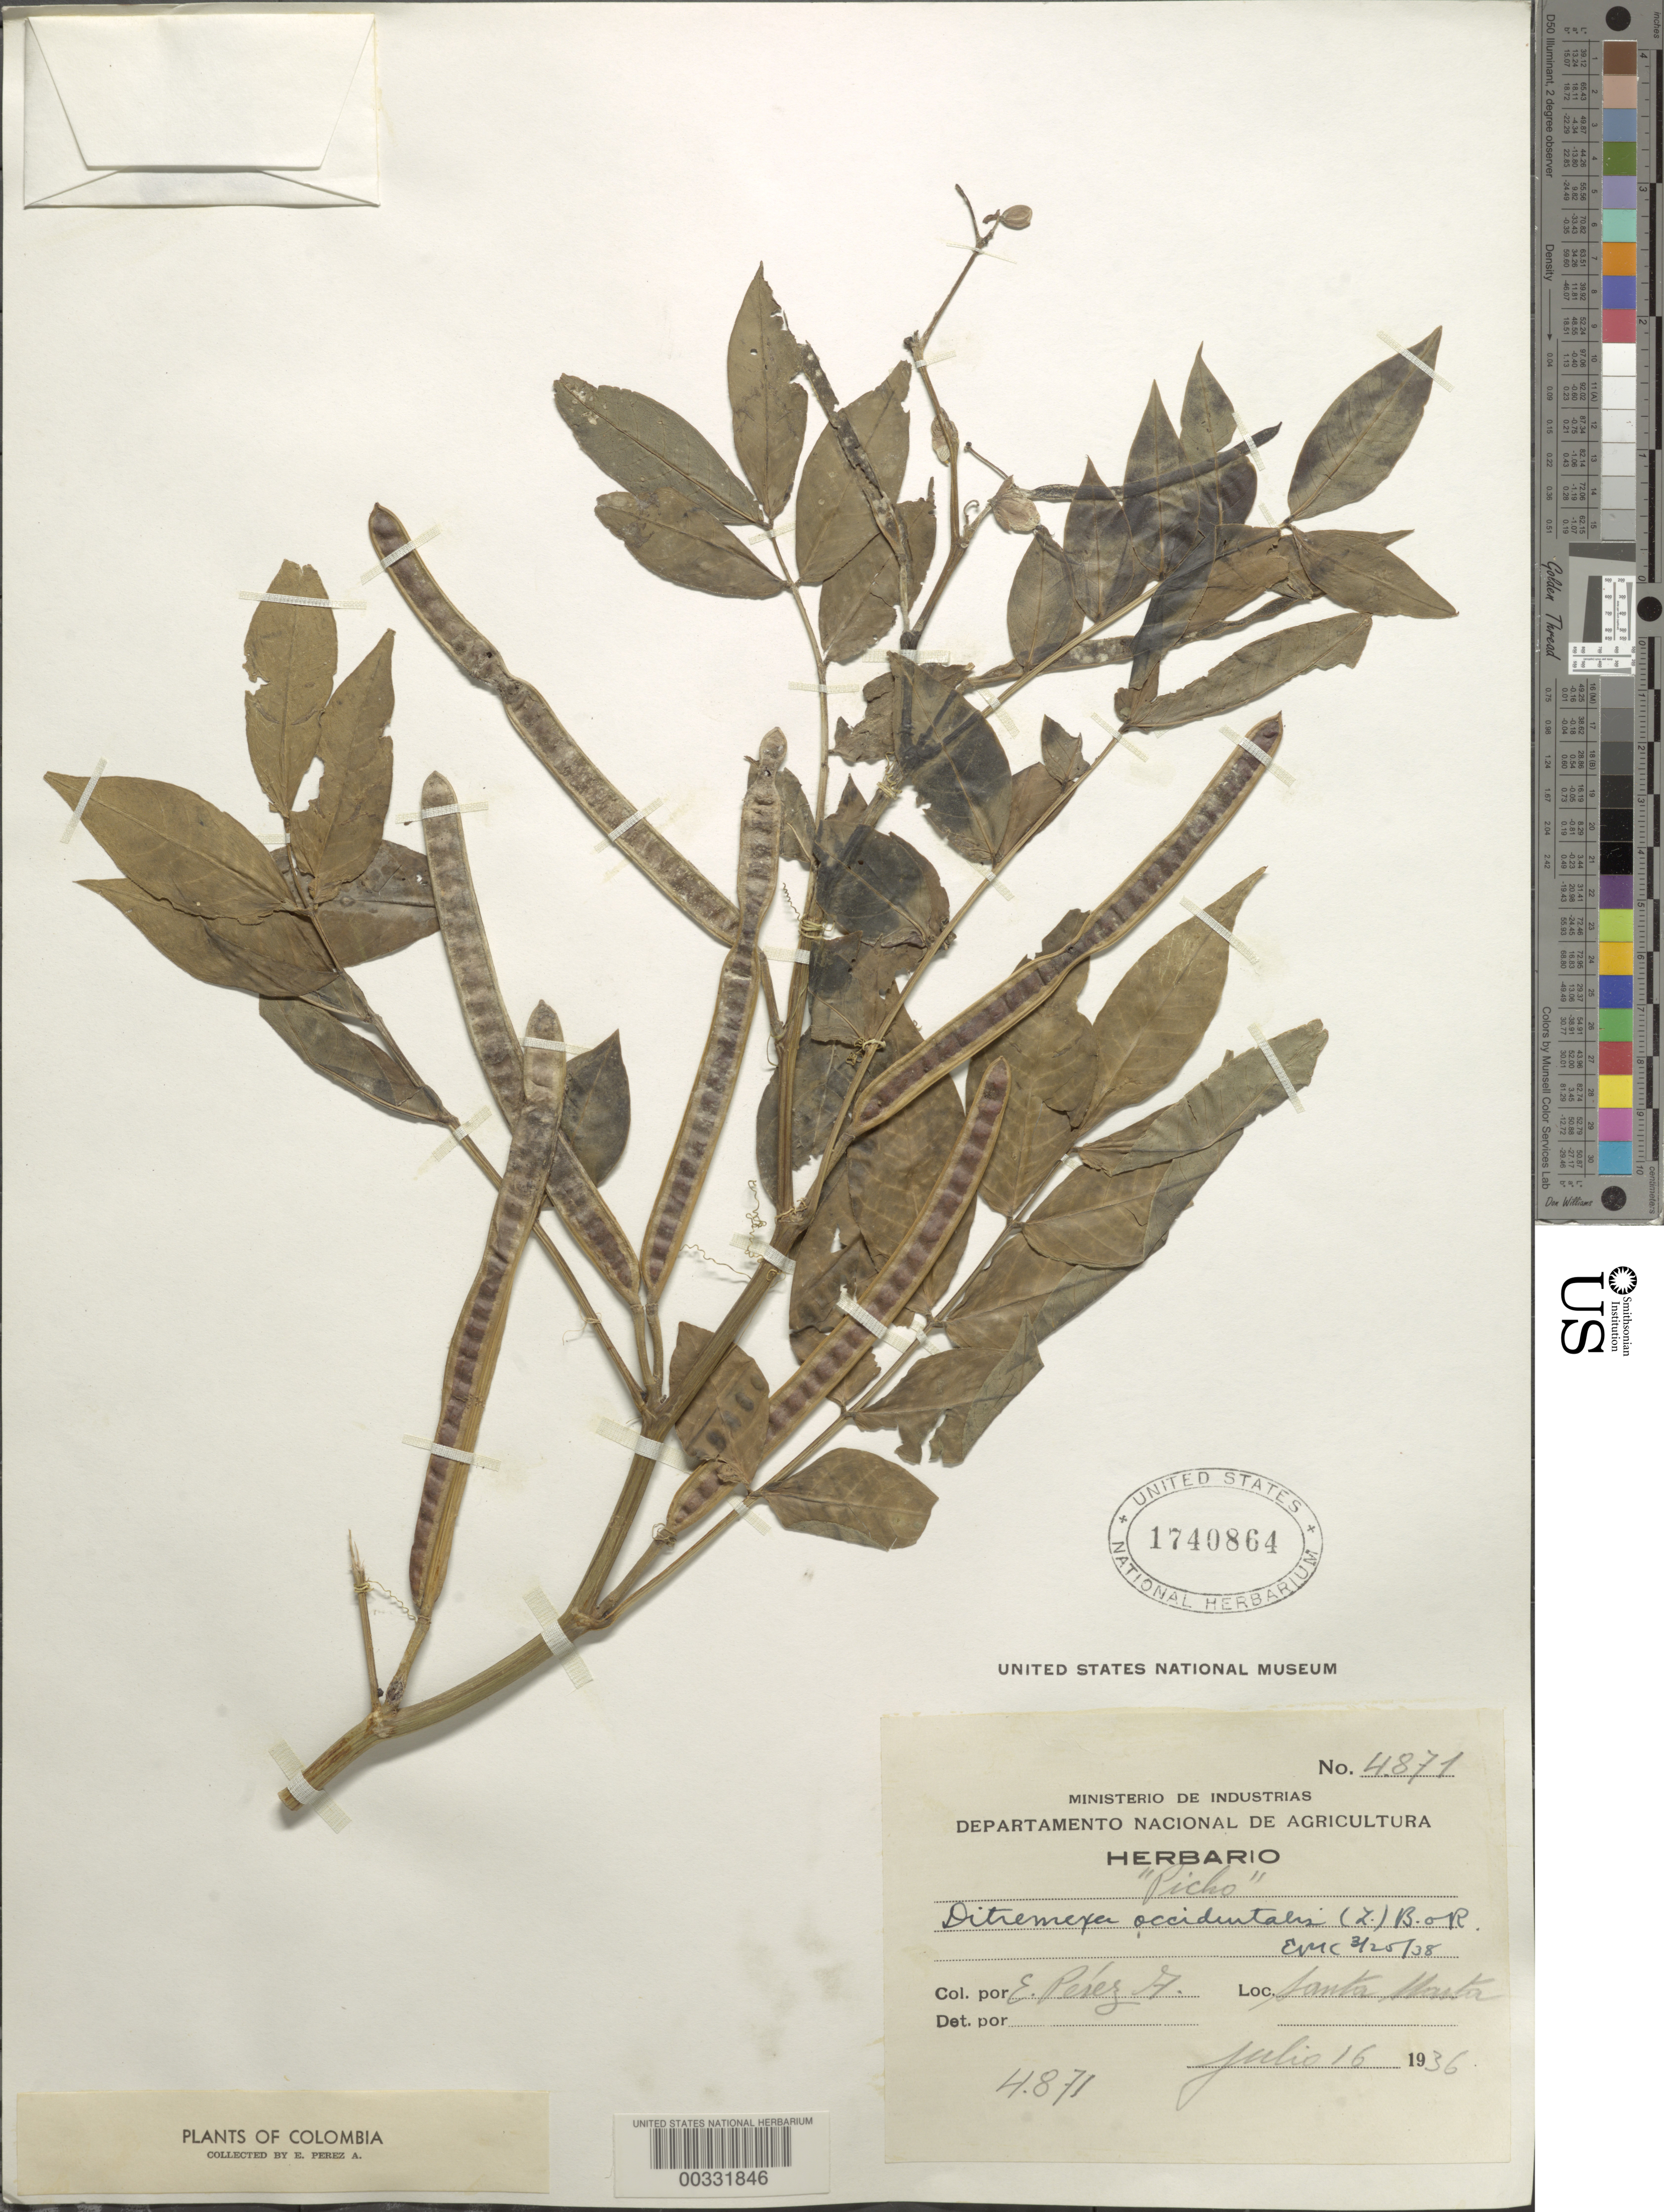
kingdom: Plantae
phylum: Tracheophyta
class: Magnoliopsida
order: Fabales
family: Fabaceae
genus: Senna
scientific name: Senna occidentalis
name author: (L.) Link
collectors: E. Pérez Arbeláez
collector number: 4871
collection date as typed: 16 Jul 1936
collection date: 1936-07-16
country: Colombia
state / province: Magdalena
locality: Santa Marta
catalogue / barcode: US 1740864